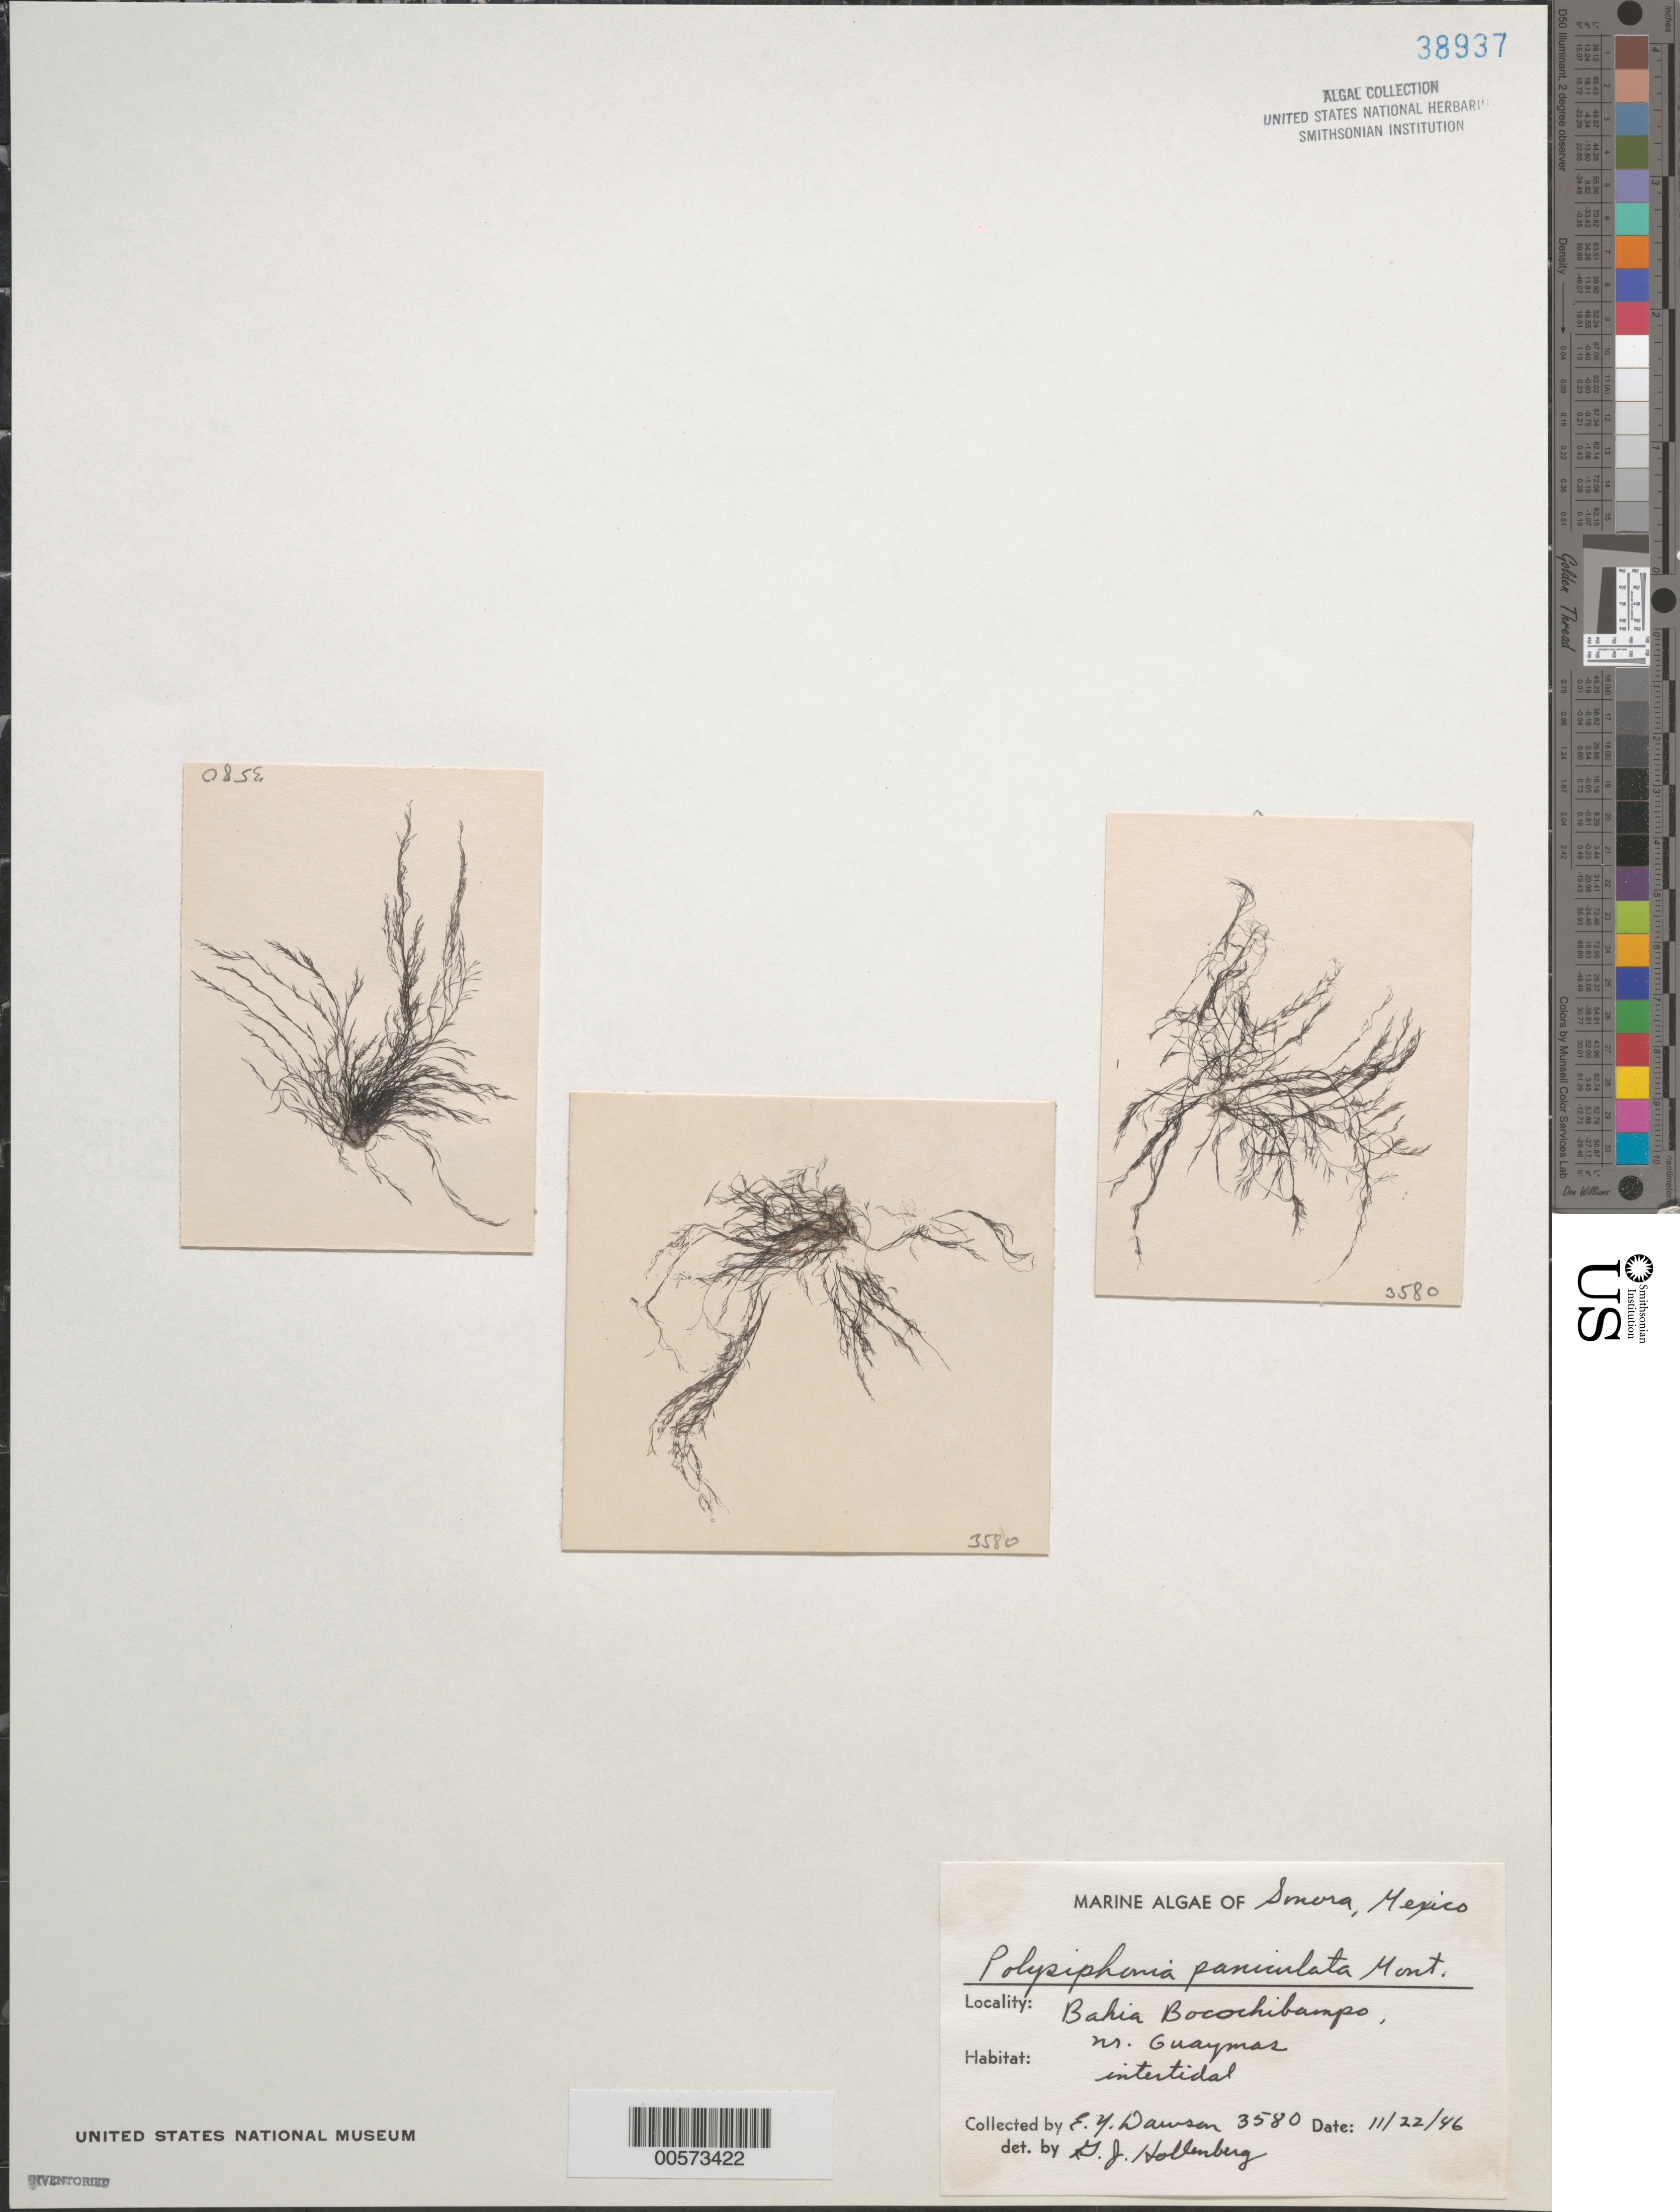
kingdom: Plantae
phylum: Rhodophyta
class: Florideophyceae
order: Ceramiales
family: Rhodomelaceae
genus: Eutrichosiphonia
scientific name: Eutrichosiphonia paniculata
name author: (Mont.) D.E.Bustamante & T.O. Cho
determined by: Algae name updating Project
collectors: E. Y. Dawson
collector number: EYD 3580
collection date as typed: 22 Nov 1946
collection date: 1946-11-22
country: Mexico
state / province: Sonora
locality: Bahia Bocochibampo, near Guaymas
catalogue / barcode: US 38937